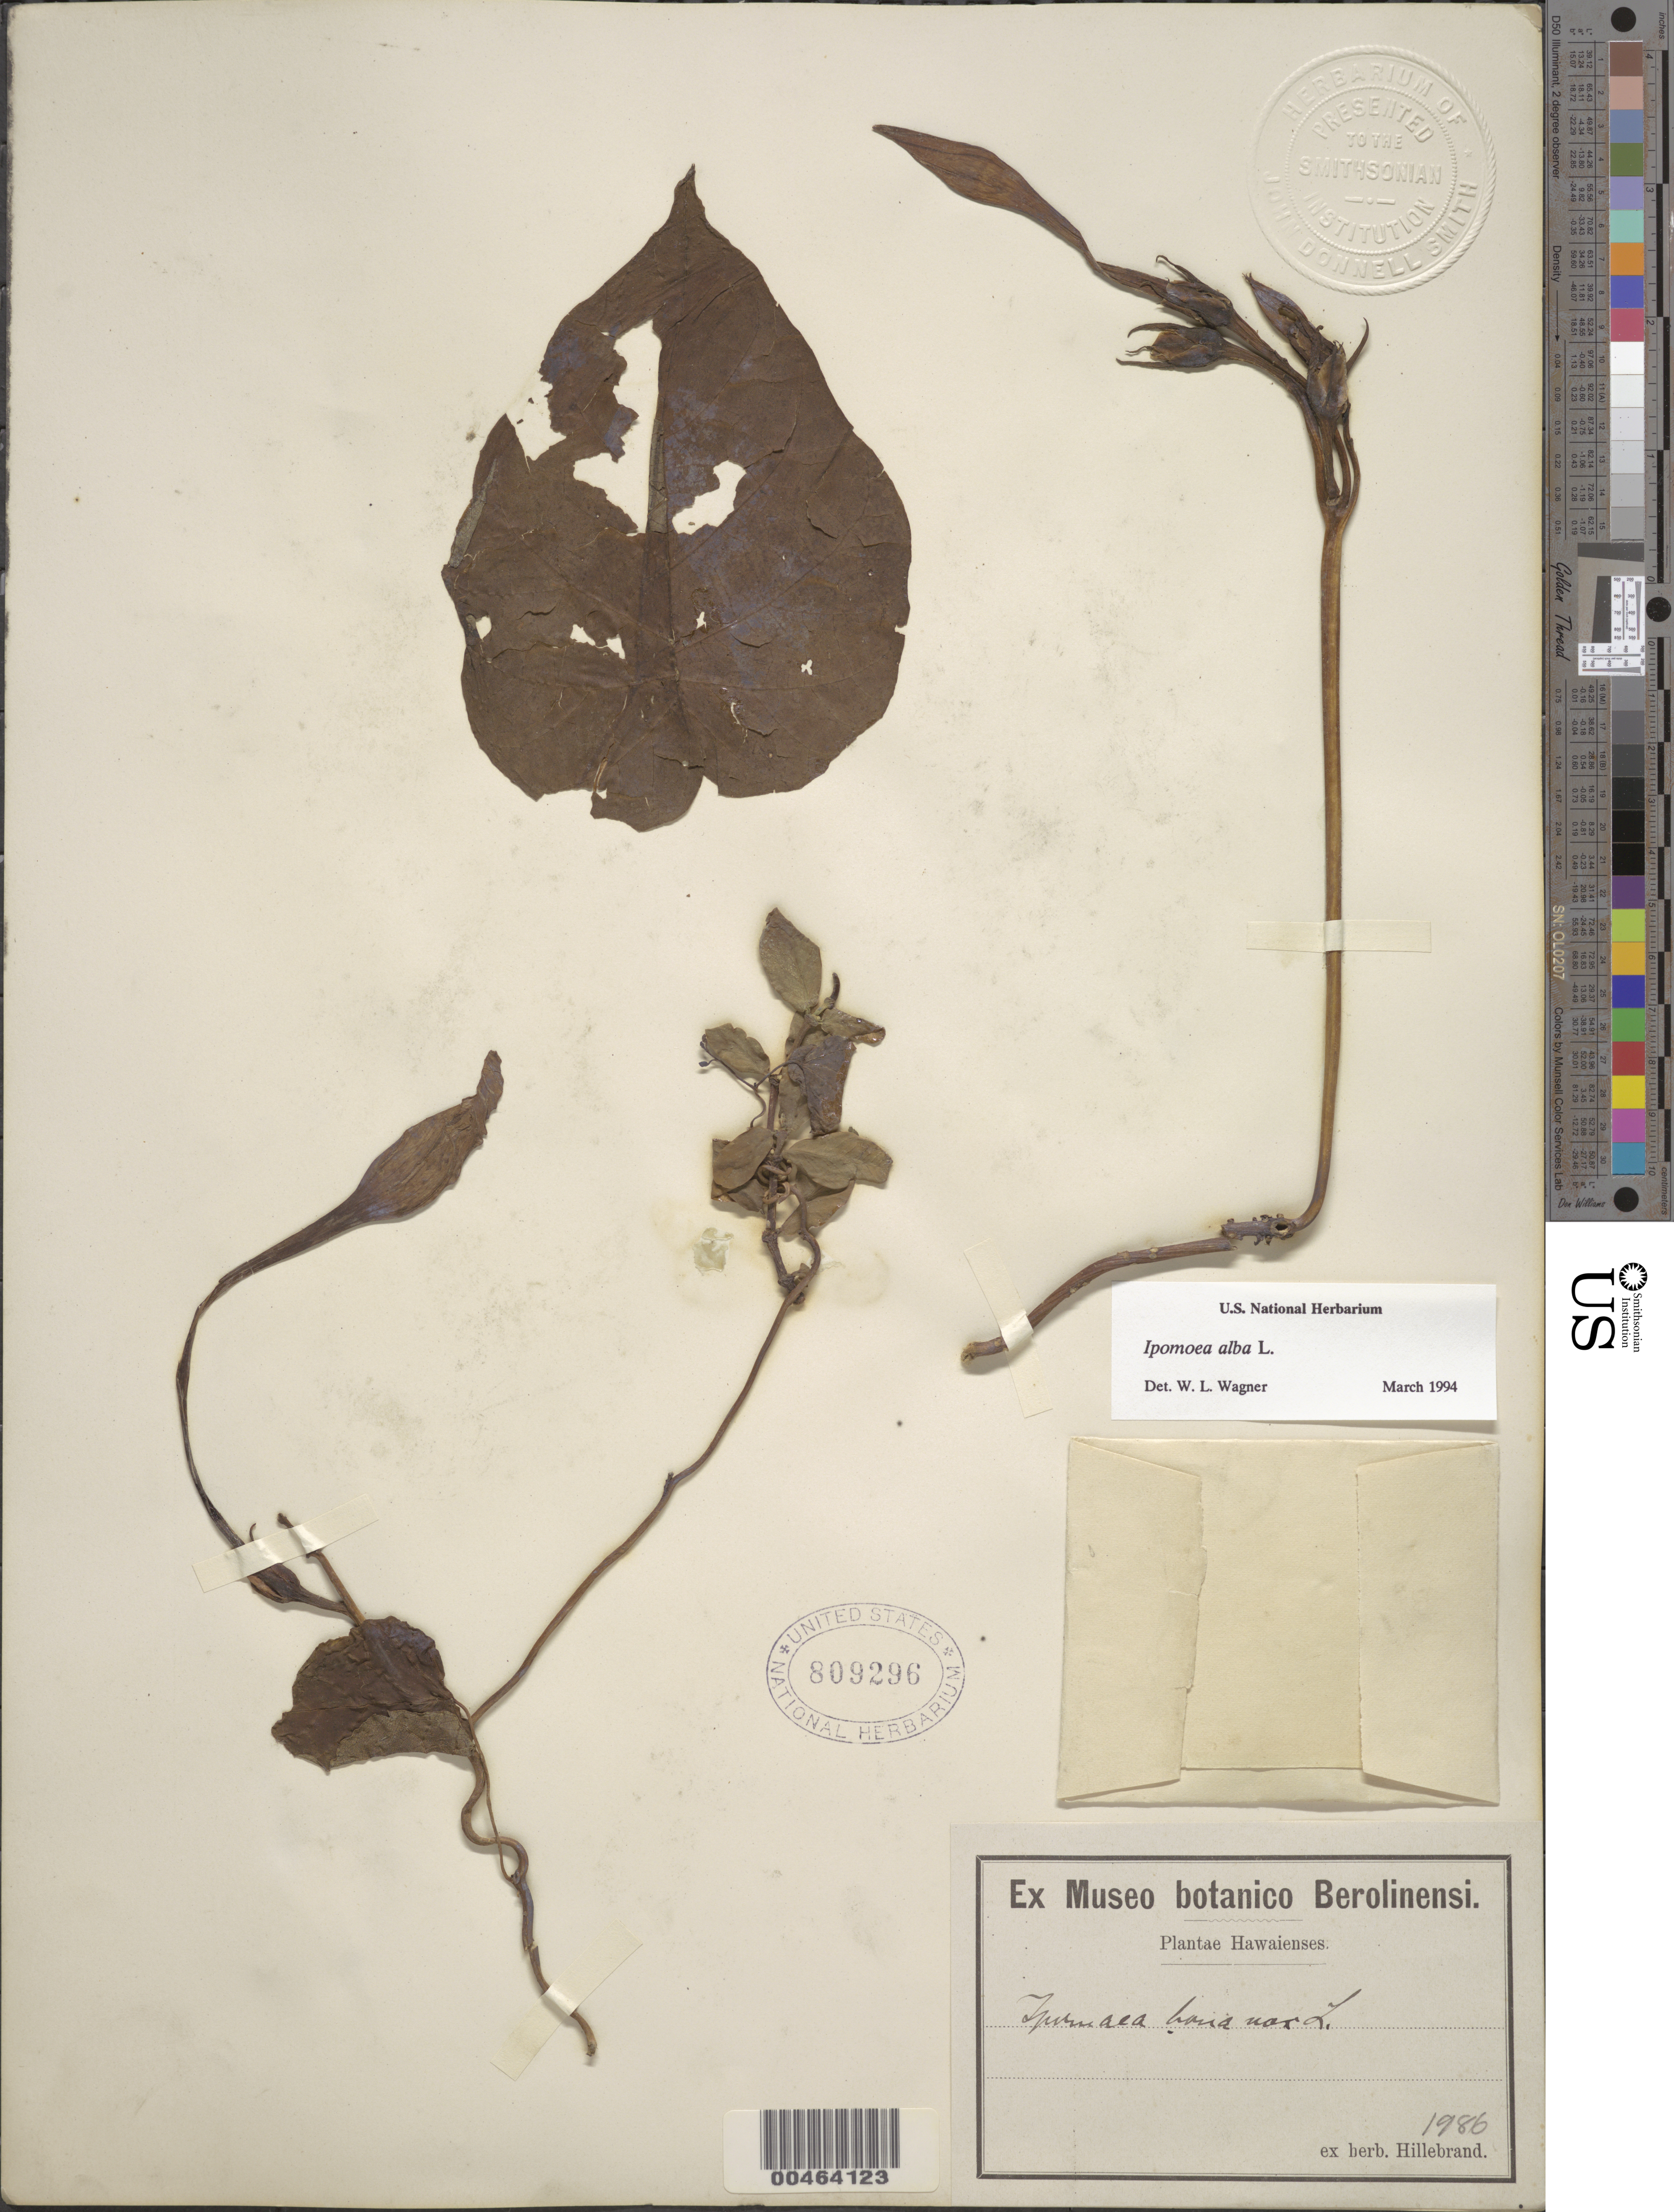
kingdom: Plantae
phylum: Tracheophyta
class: Magnoliopsida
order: Solanales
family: Convolvulaceae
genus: Ipomoea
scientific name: Ipomoea alba L.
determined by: Wagner, W. L., (BOT), Smithsonian Institution - National Museum of Natural History (UNITED STATES)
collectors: W. Hillebrand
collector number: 1986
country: United States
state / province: Hawaii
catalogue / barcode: US 809296